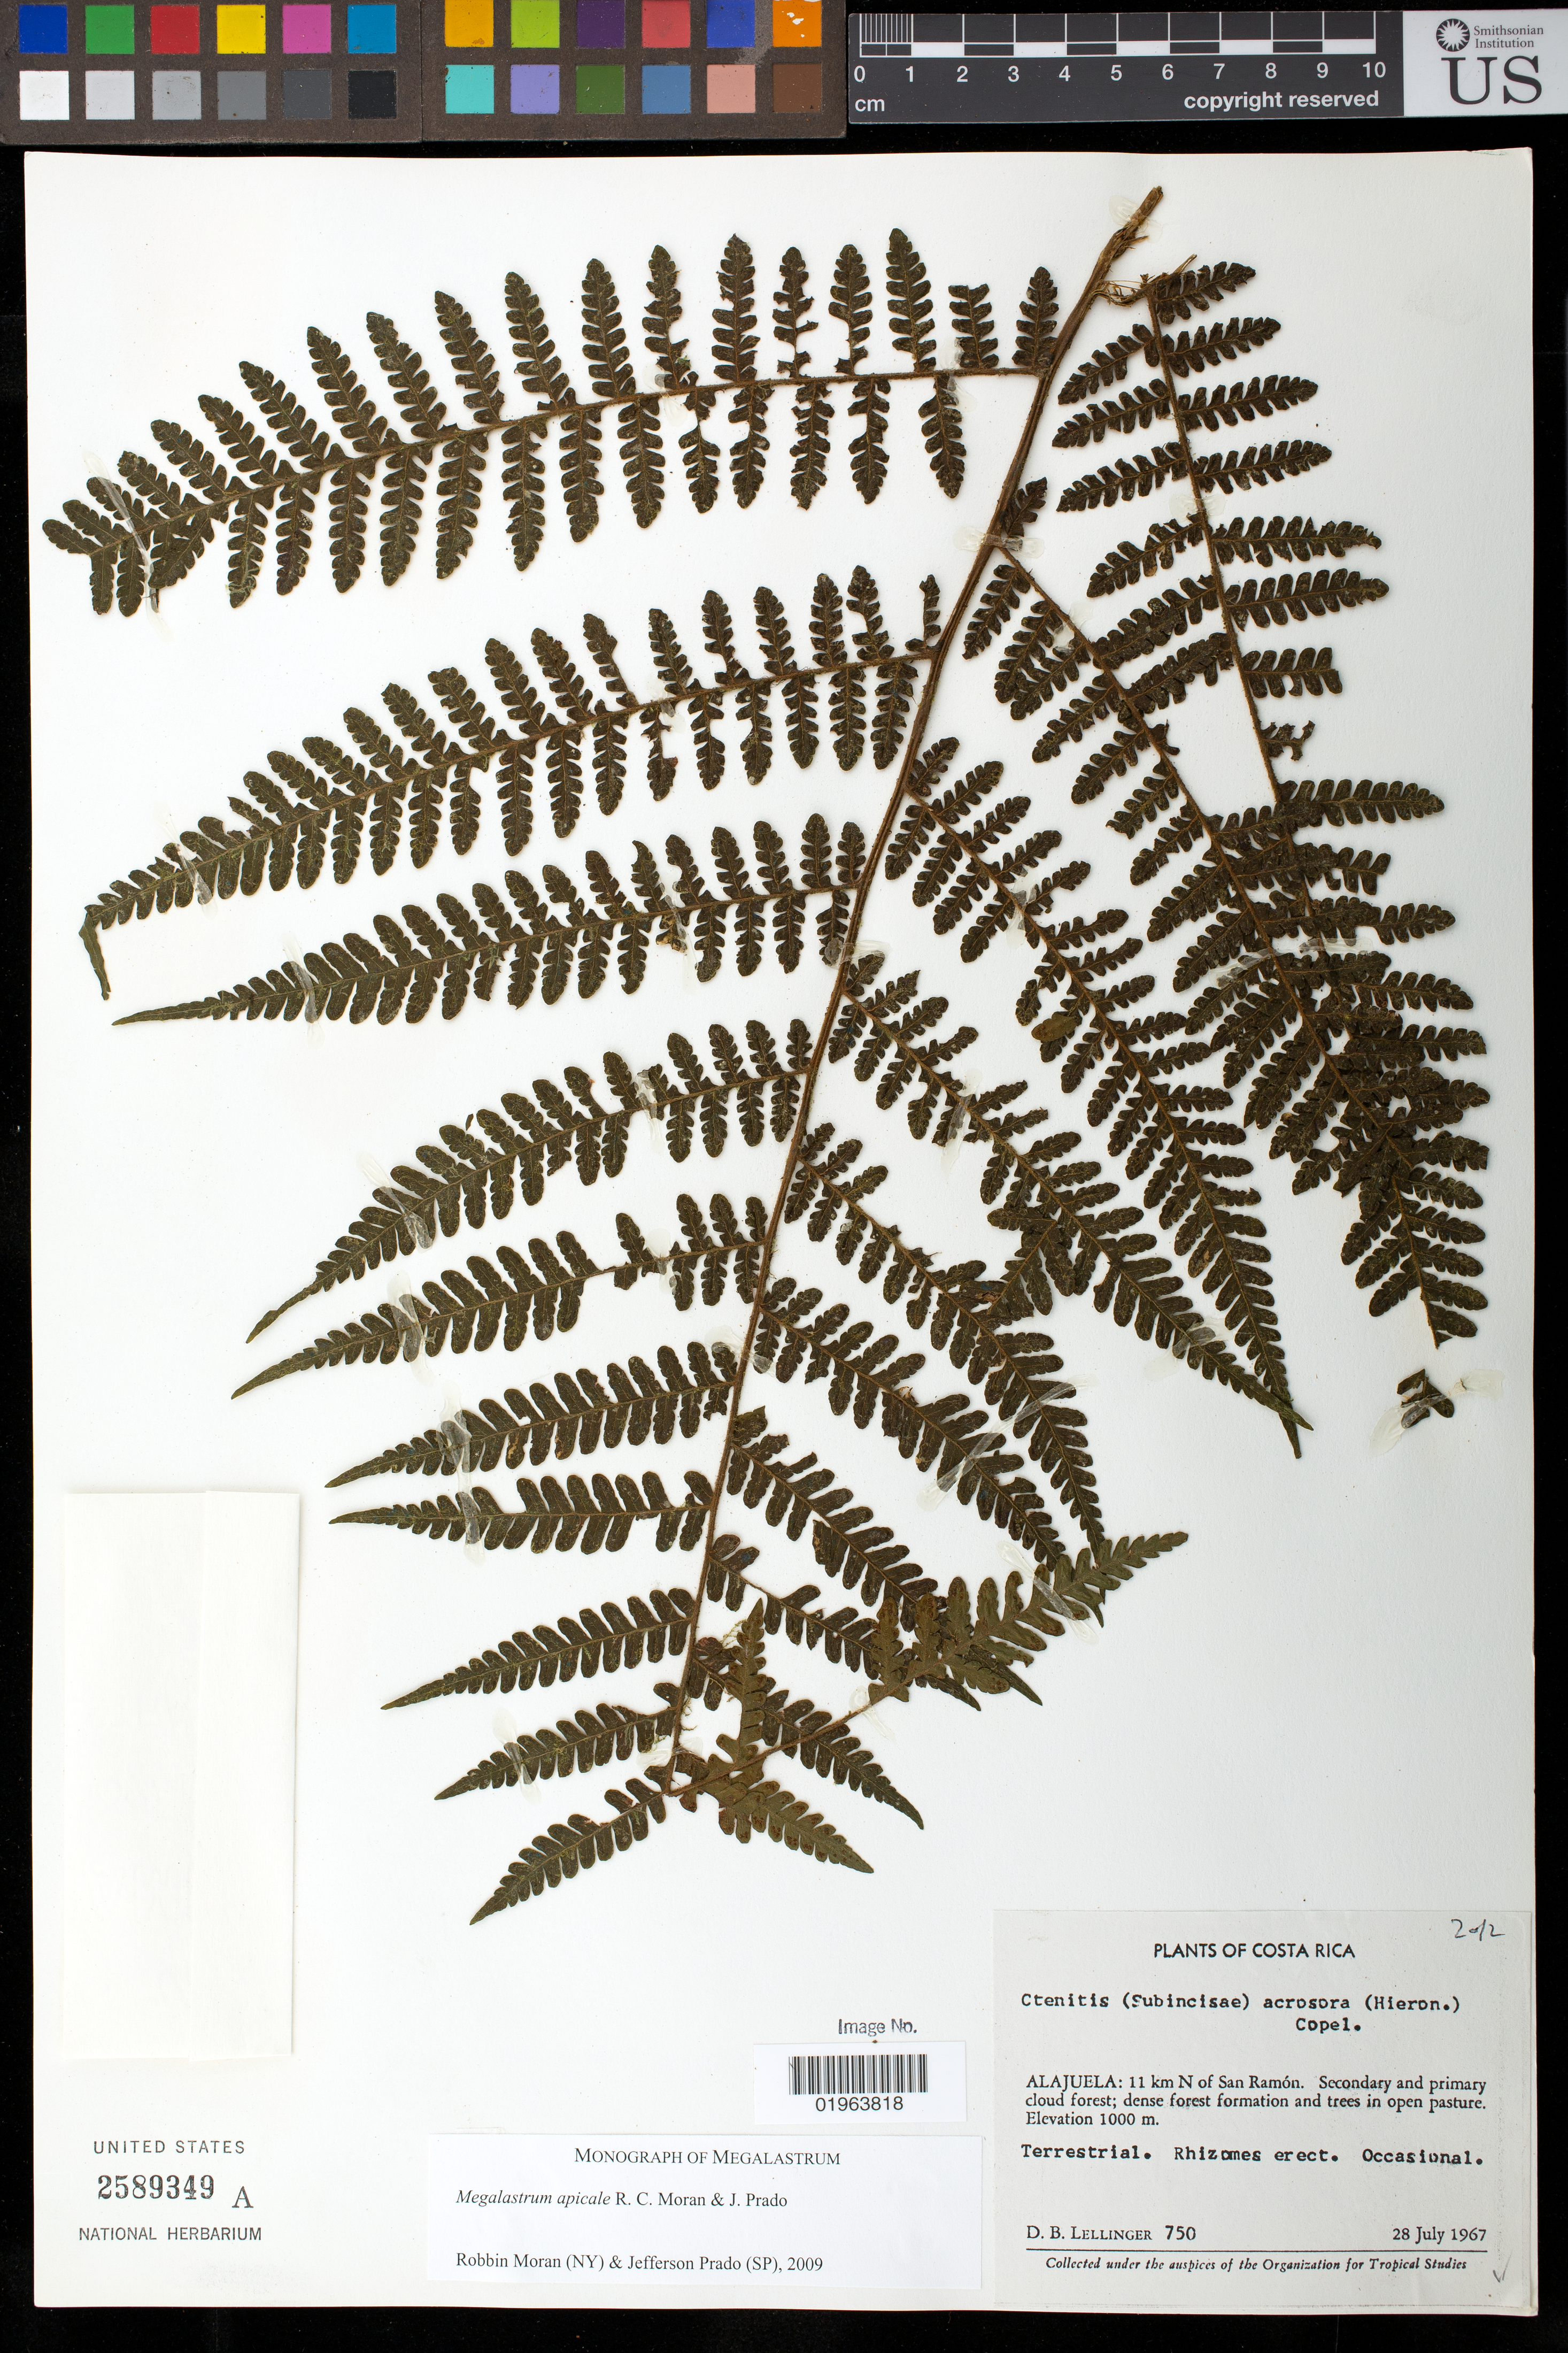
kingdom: Plantae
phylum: Tracheophyta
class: Polypodiopsida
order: Polypodiales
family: Dryopteridaceae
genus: Megalastrum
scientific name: Megalastrum apicale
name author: R.C. Moran & J. Prado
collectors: D. B. Lellinger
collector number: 750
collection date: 1967-07-28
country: Costa Rica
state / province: Alajuela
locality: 11 km N of San Ramón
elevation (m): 1000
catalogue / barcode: US 2589349